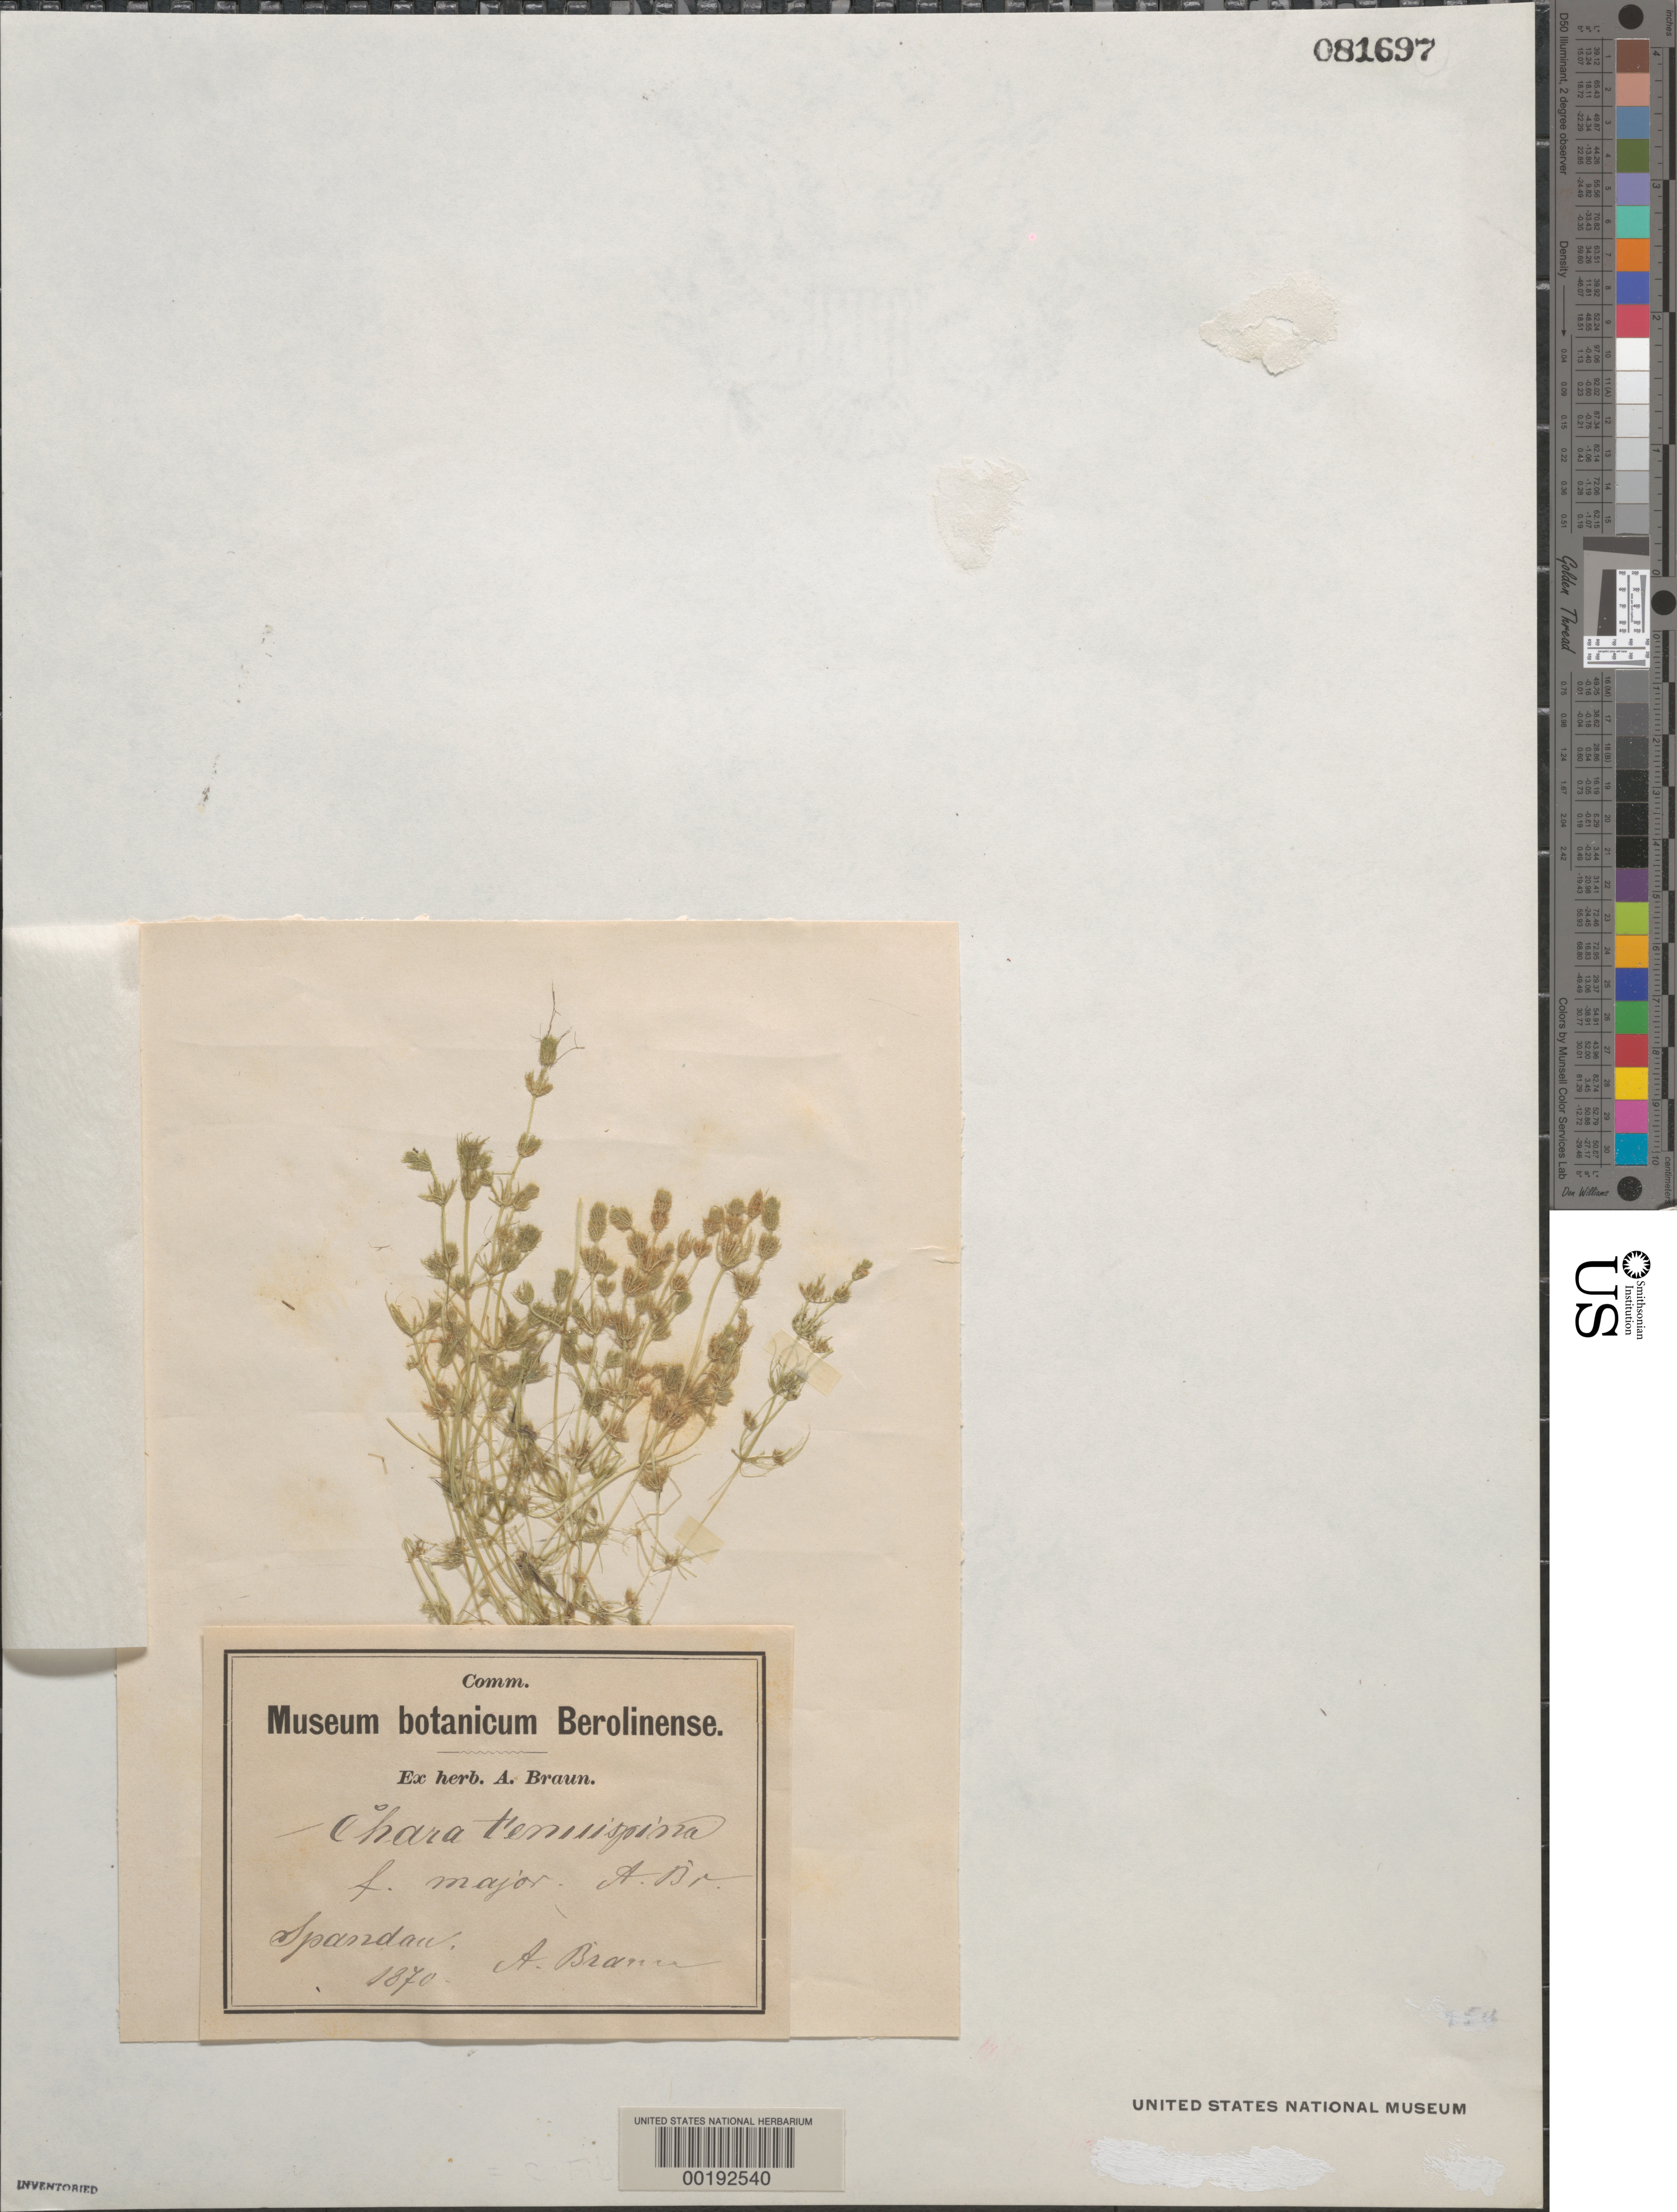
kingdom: Plantae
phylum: Charophyta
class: Charophyceae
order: Charales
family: Characeae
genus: Chara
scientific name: Chara tenuispina f. major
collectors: A. Braun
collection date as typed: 1870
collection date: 1870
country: Germany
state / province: Berlin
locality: Spandau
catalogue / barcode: US 81697